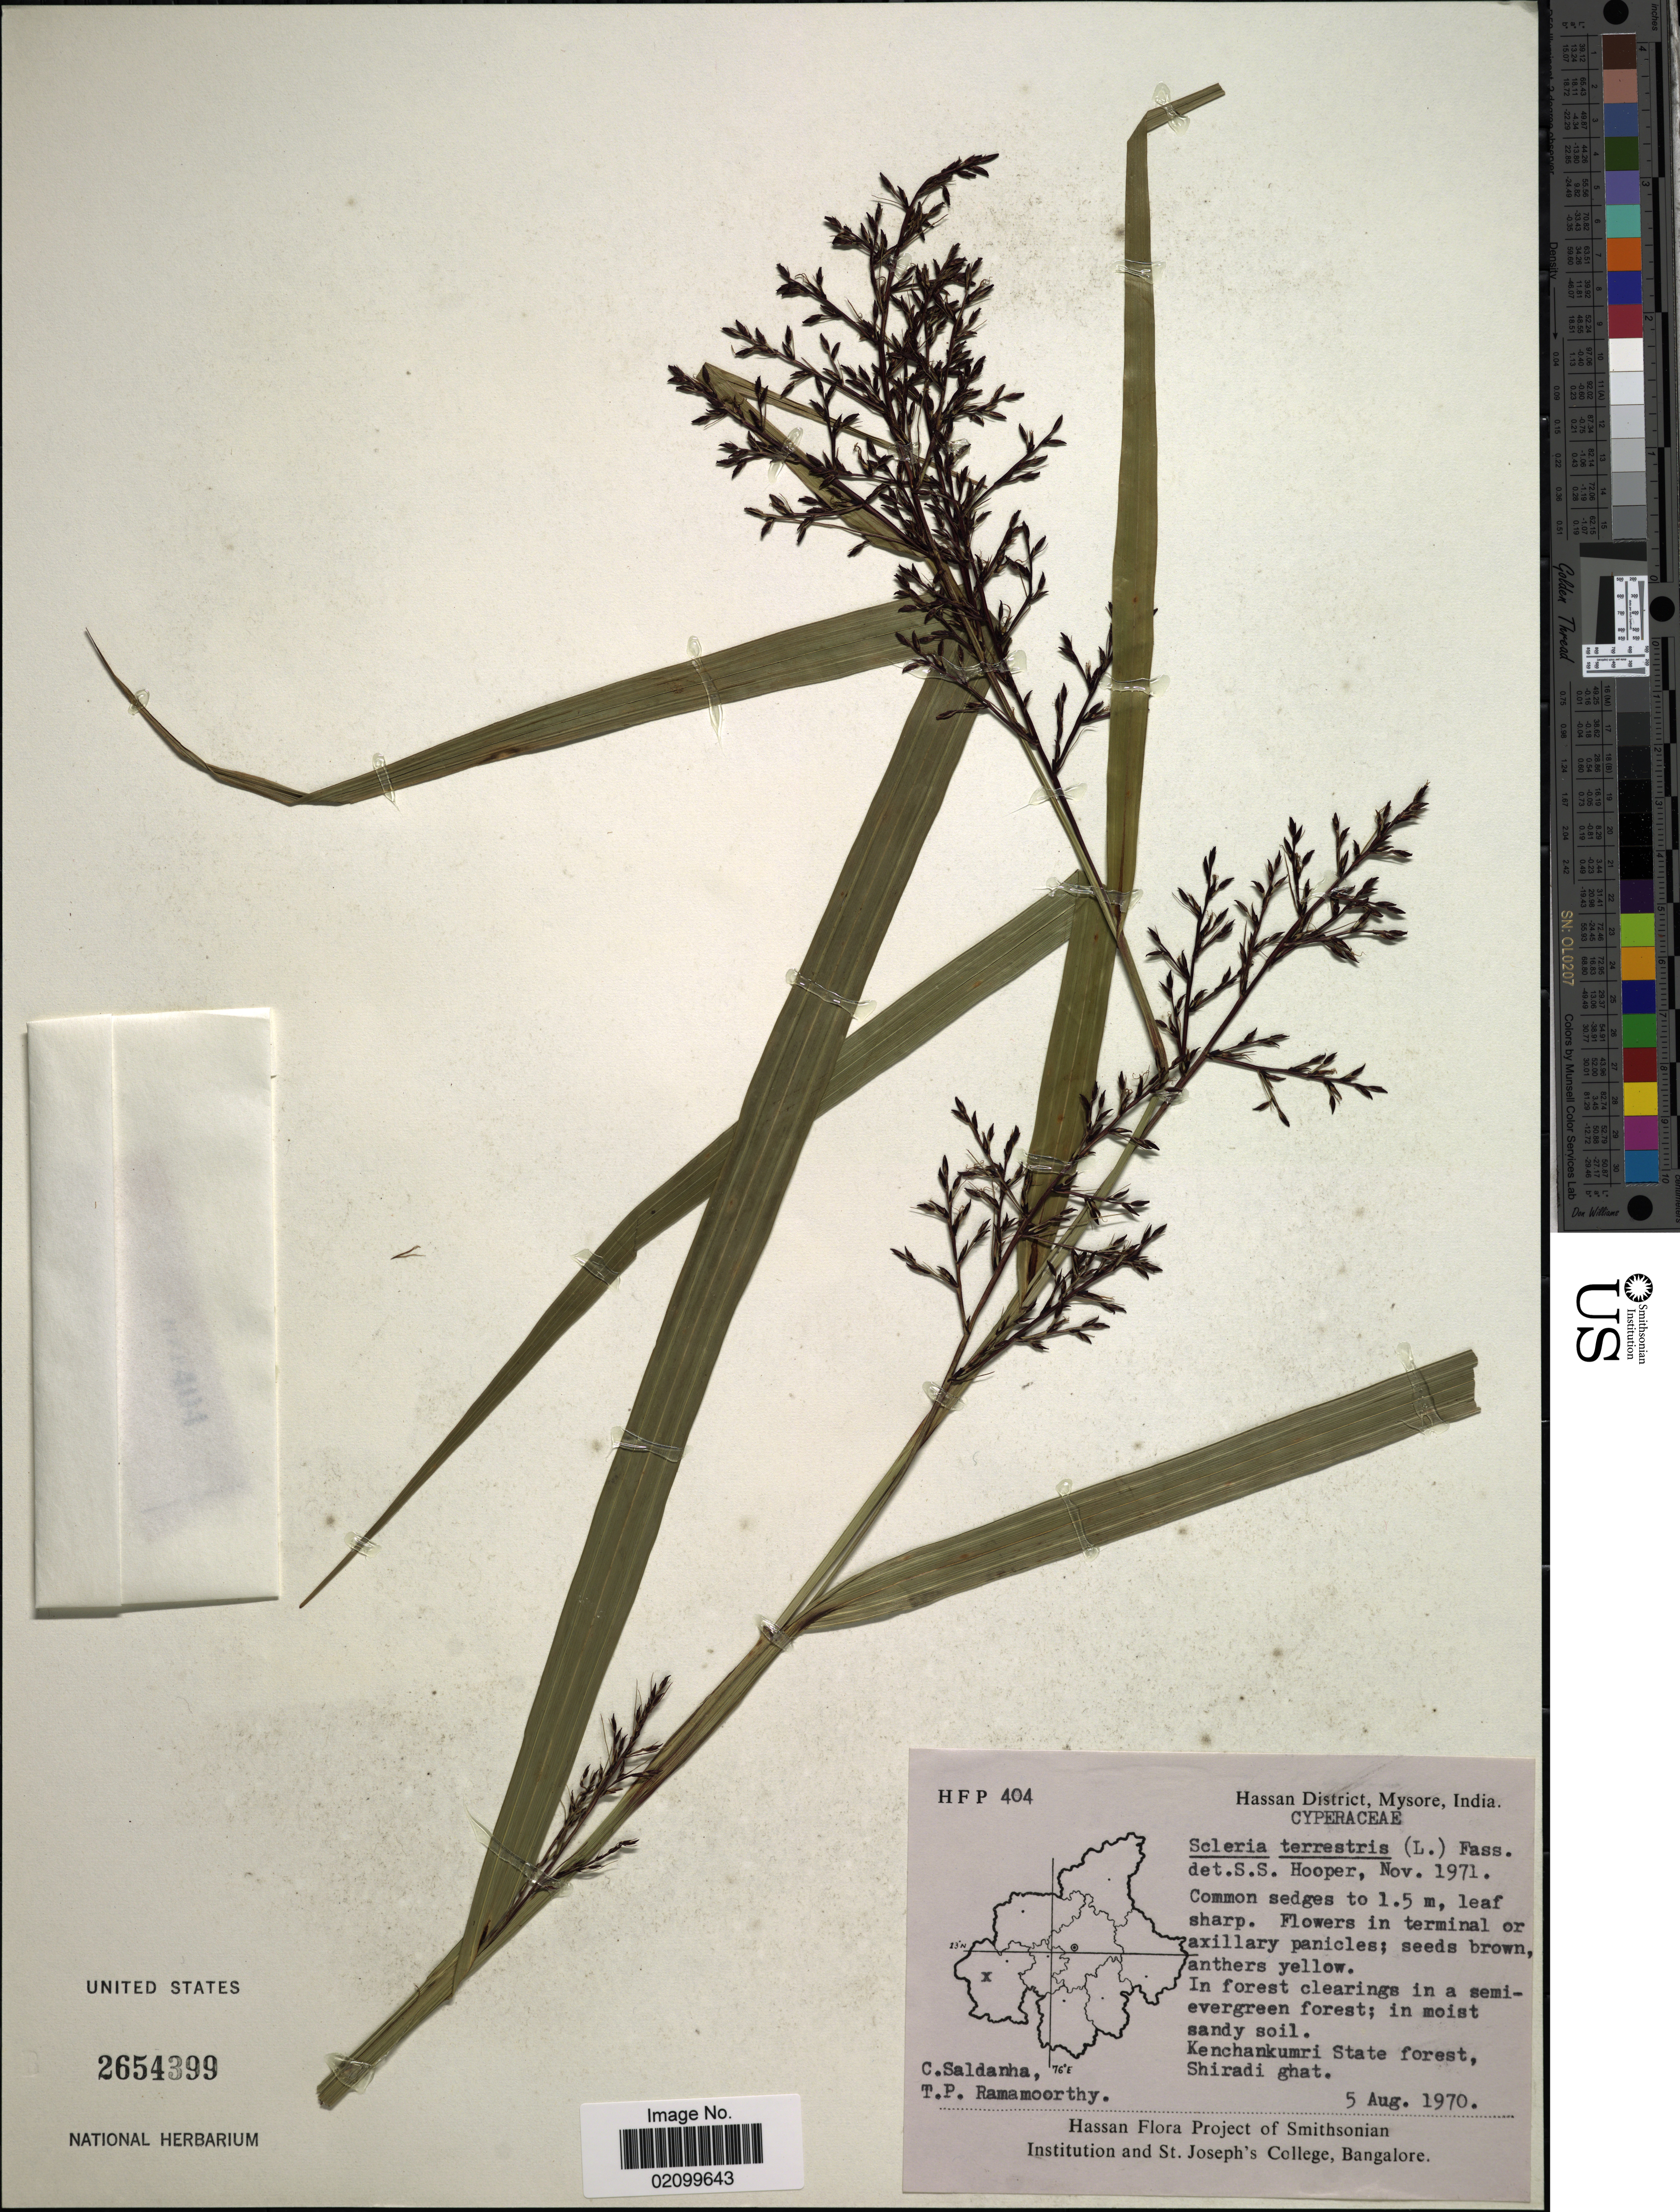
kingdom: Plantae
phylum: Tracheophyta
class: Liliopsida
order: Poales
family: Cyperaceae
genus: Scleria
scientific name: Scleria terrestris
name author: (L.) Fassett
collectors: C. Saldanha & T. P. Ramamoorthy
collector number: HFP404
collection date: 1970-08-05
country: India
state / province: Karnataka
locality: Hassan District, Mysore. Kenchankumri State forest, Shiradi ghat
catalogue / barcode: US 2654399